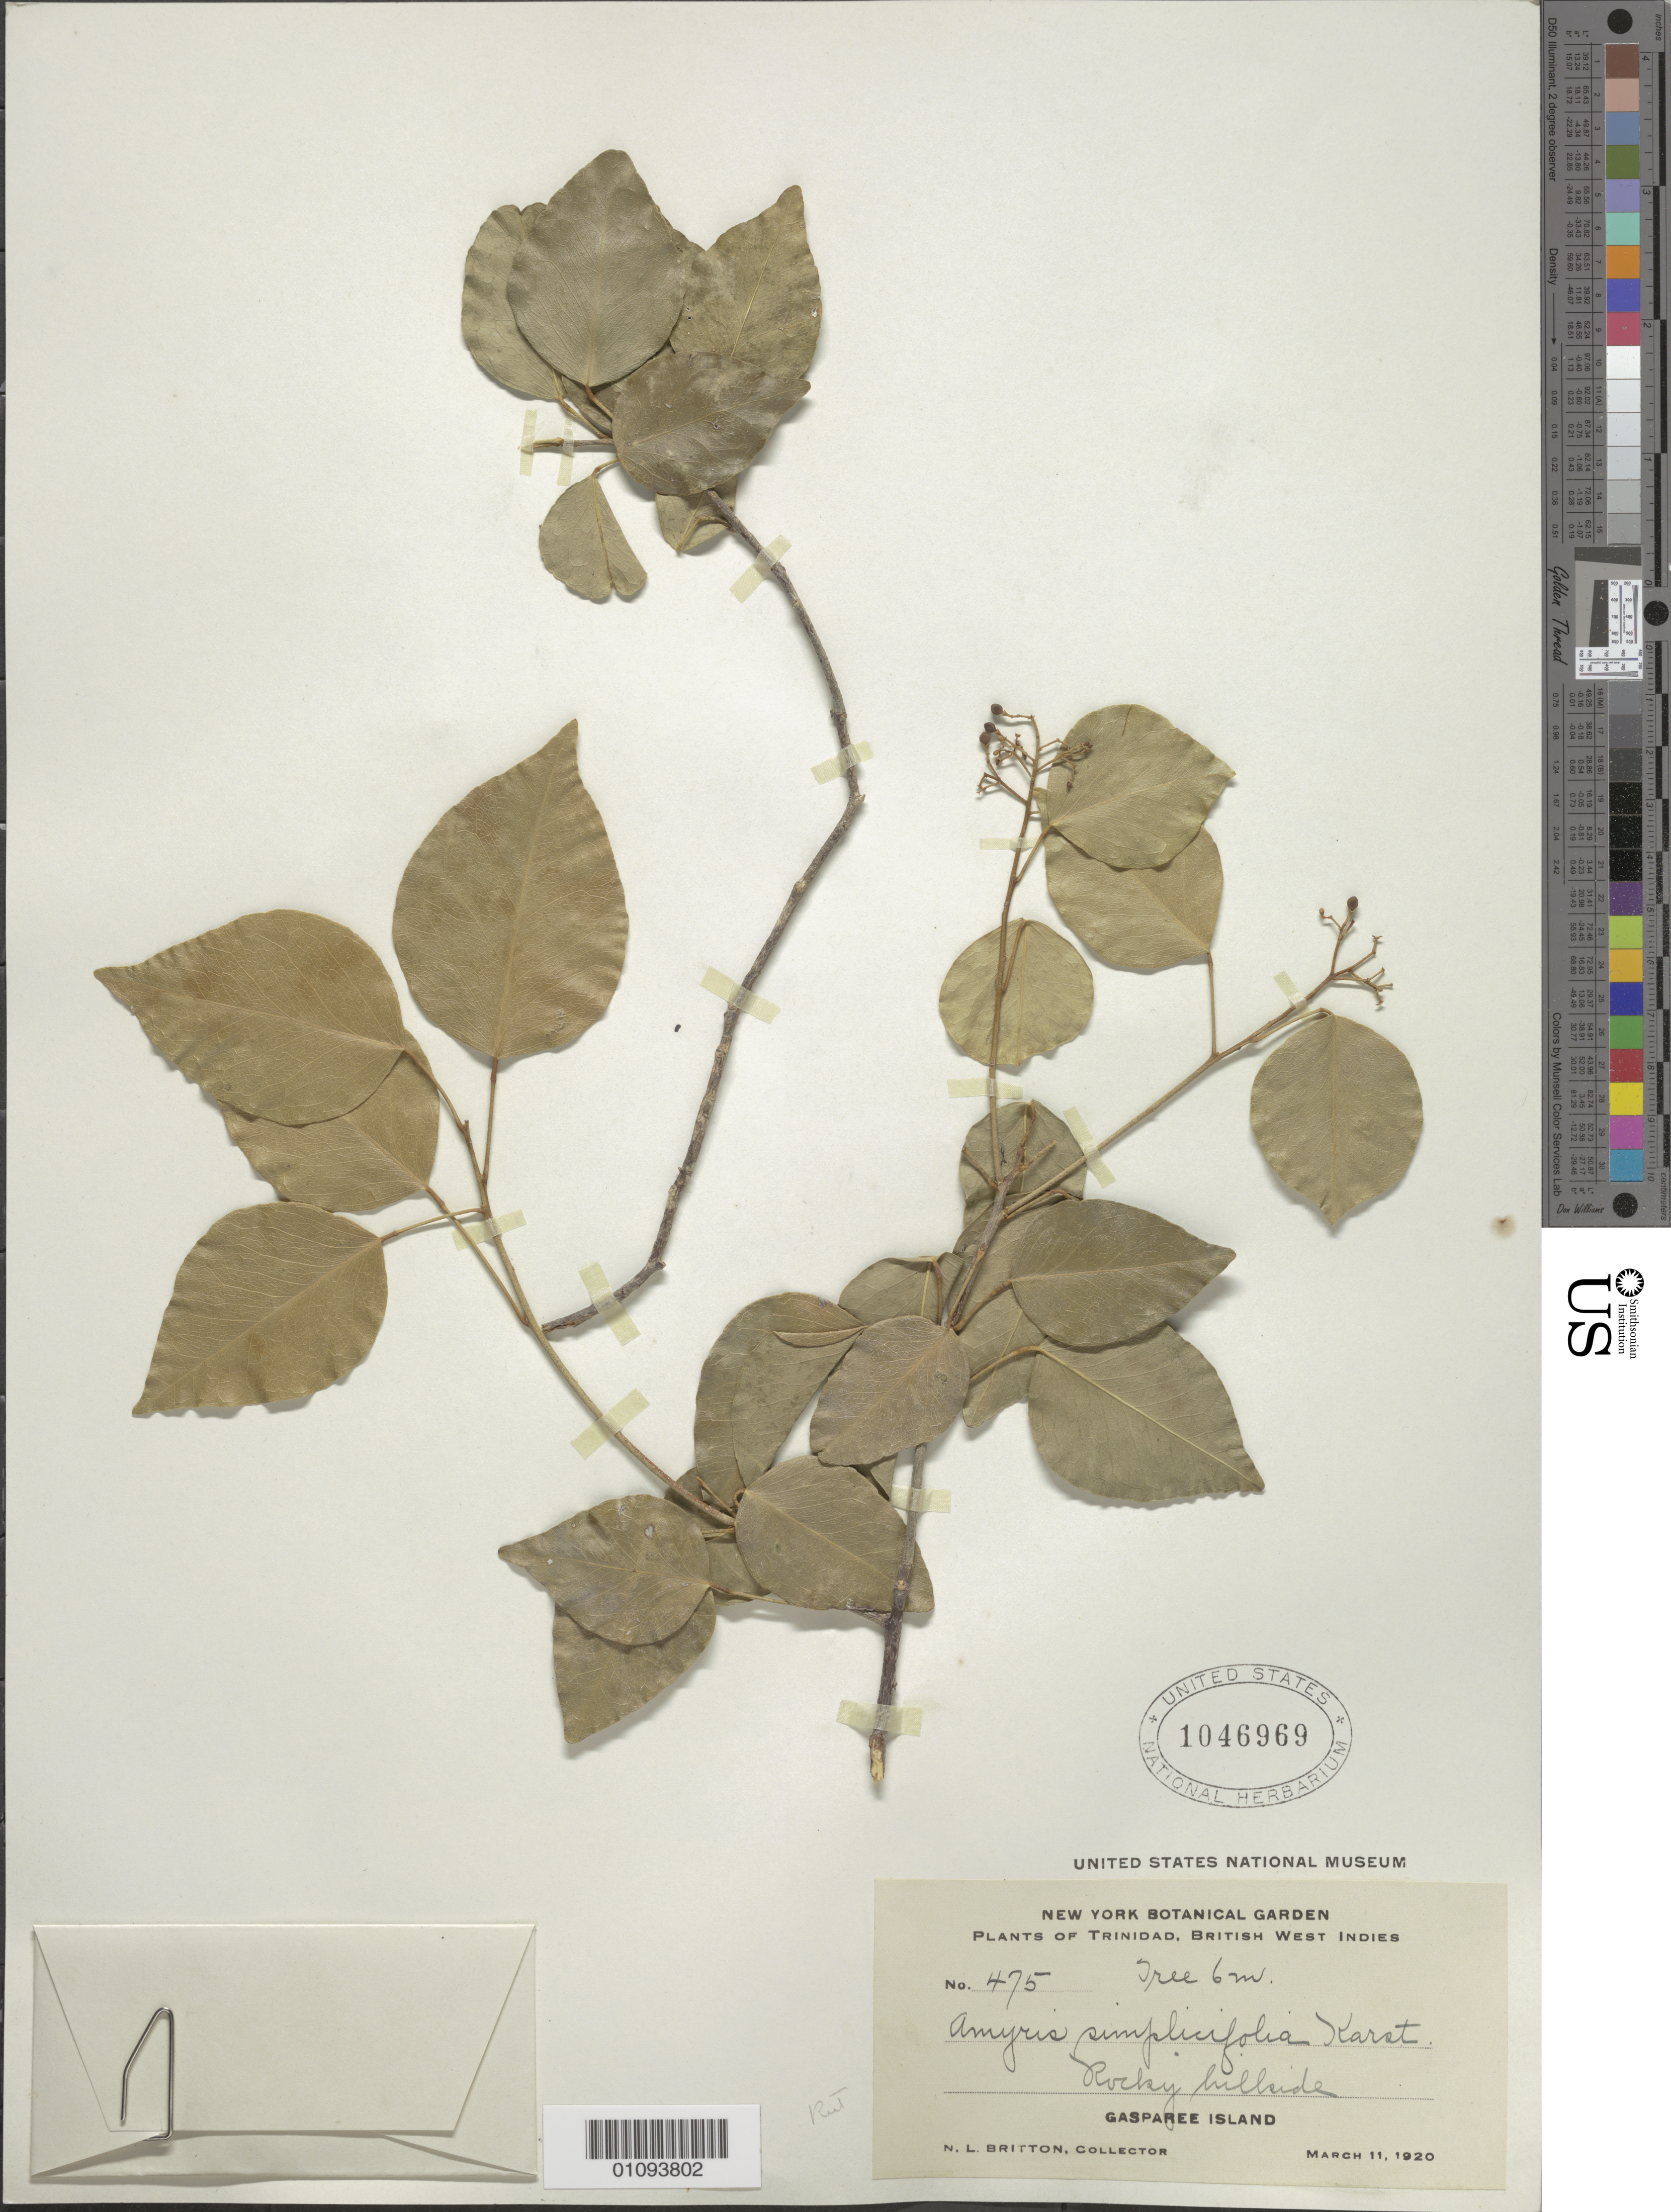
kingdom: Plantae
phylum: Tracheophyta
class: Magnoliopsida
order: Sapindales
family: Rutaceae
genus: Amyris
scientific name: Amyris ignea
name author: Steyerm.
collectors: N. Britton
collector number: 475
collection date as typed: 11 Mar 1920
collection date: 1920-03-11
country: Trinidad and Tobago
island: Trinidad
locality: Gasparee Island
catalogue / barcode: US 1046969